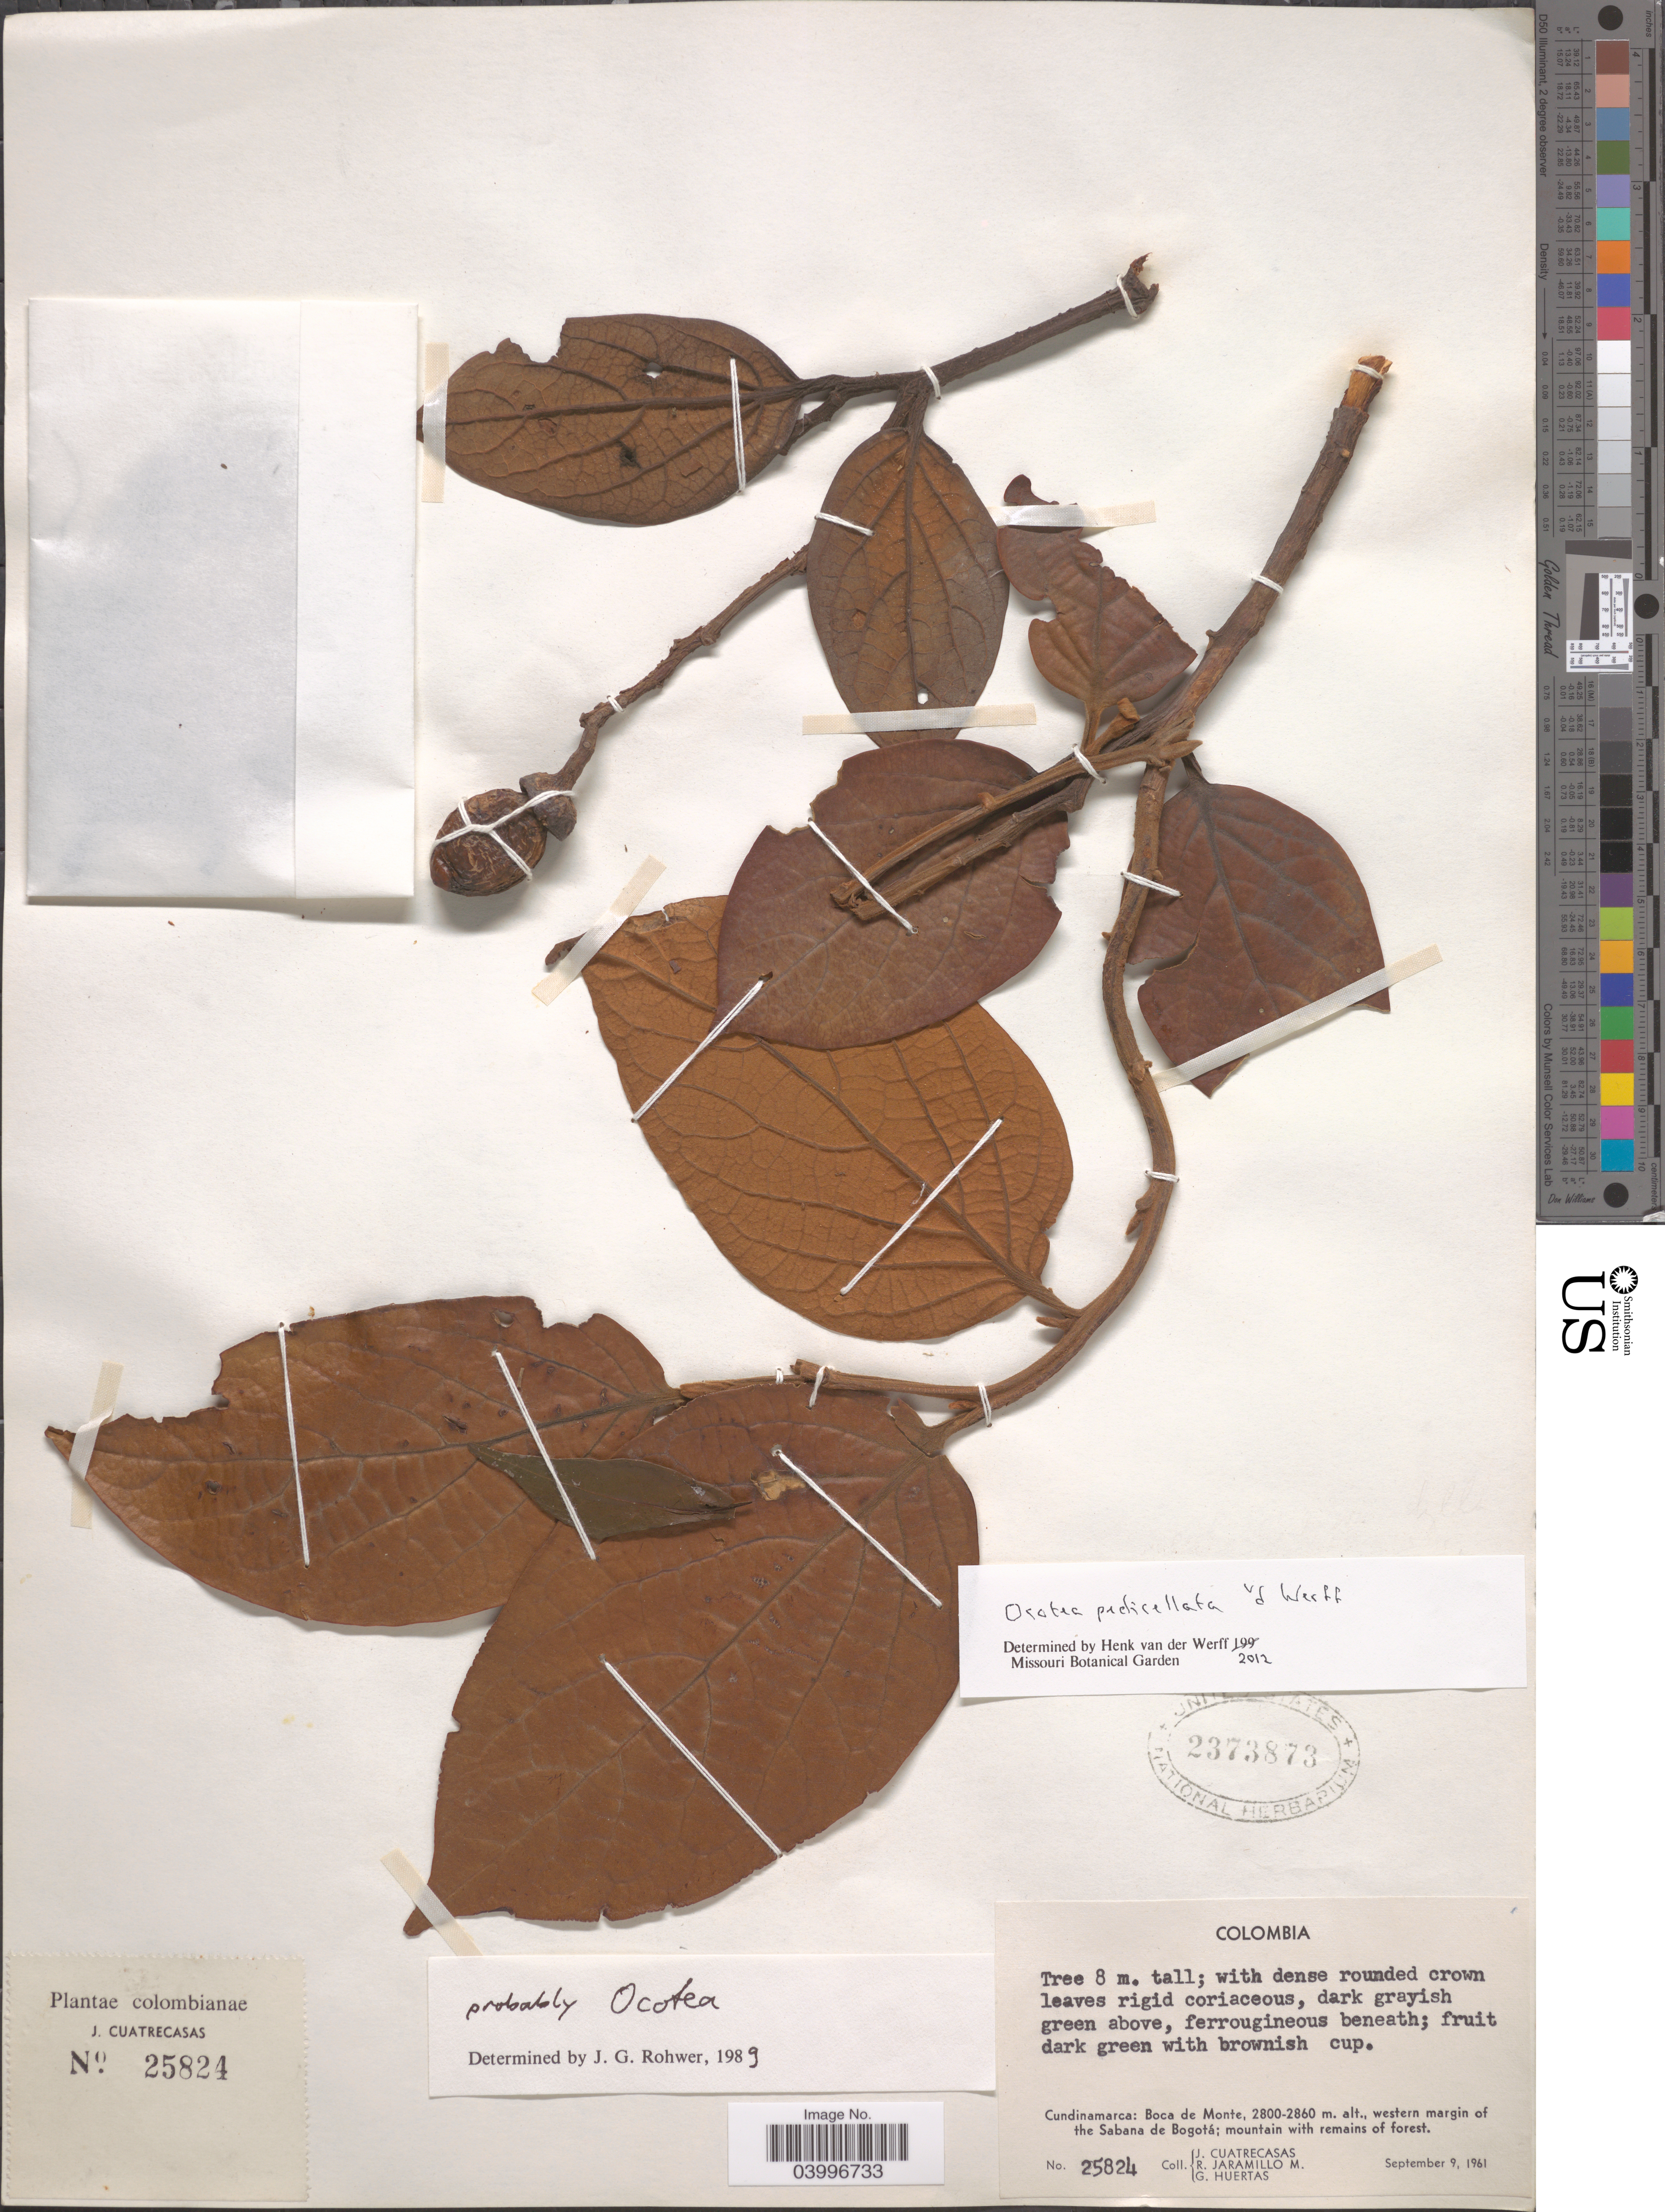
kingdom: Plantae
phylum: Tracheophyta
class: Magnoliopsida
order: Laurales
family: Lauraceae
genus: Ocotea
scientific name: Ocotea pedicellata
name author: (Nees) van der Werff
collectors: J. Cuatrecasas, R. Jaramillo M. & G. Huertas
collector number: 25824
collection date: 1961-09-09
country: Colombia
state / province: Cundinamarca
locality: Boca de Monte, western margin of the Sabana de Bogotá.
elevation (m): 2800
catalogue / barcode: US 2373873